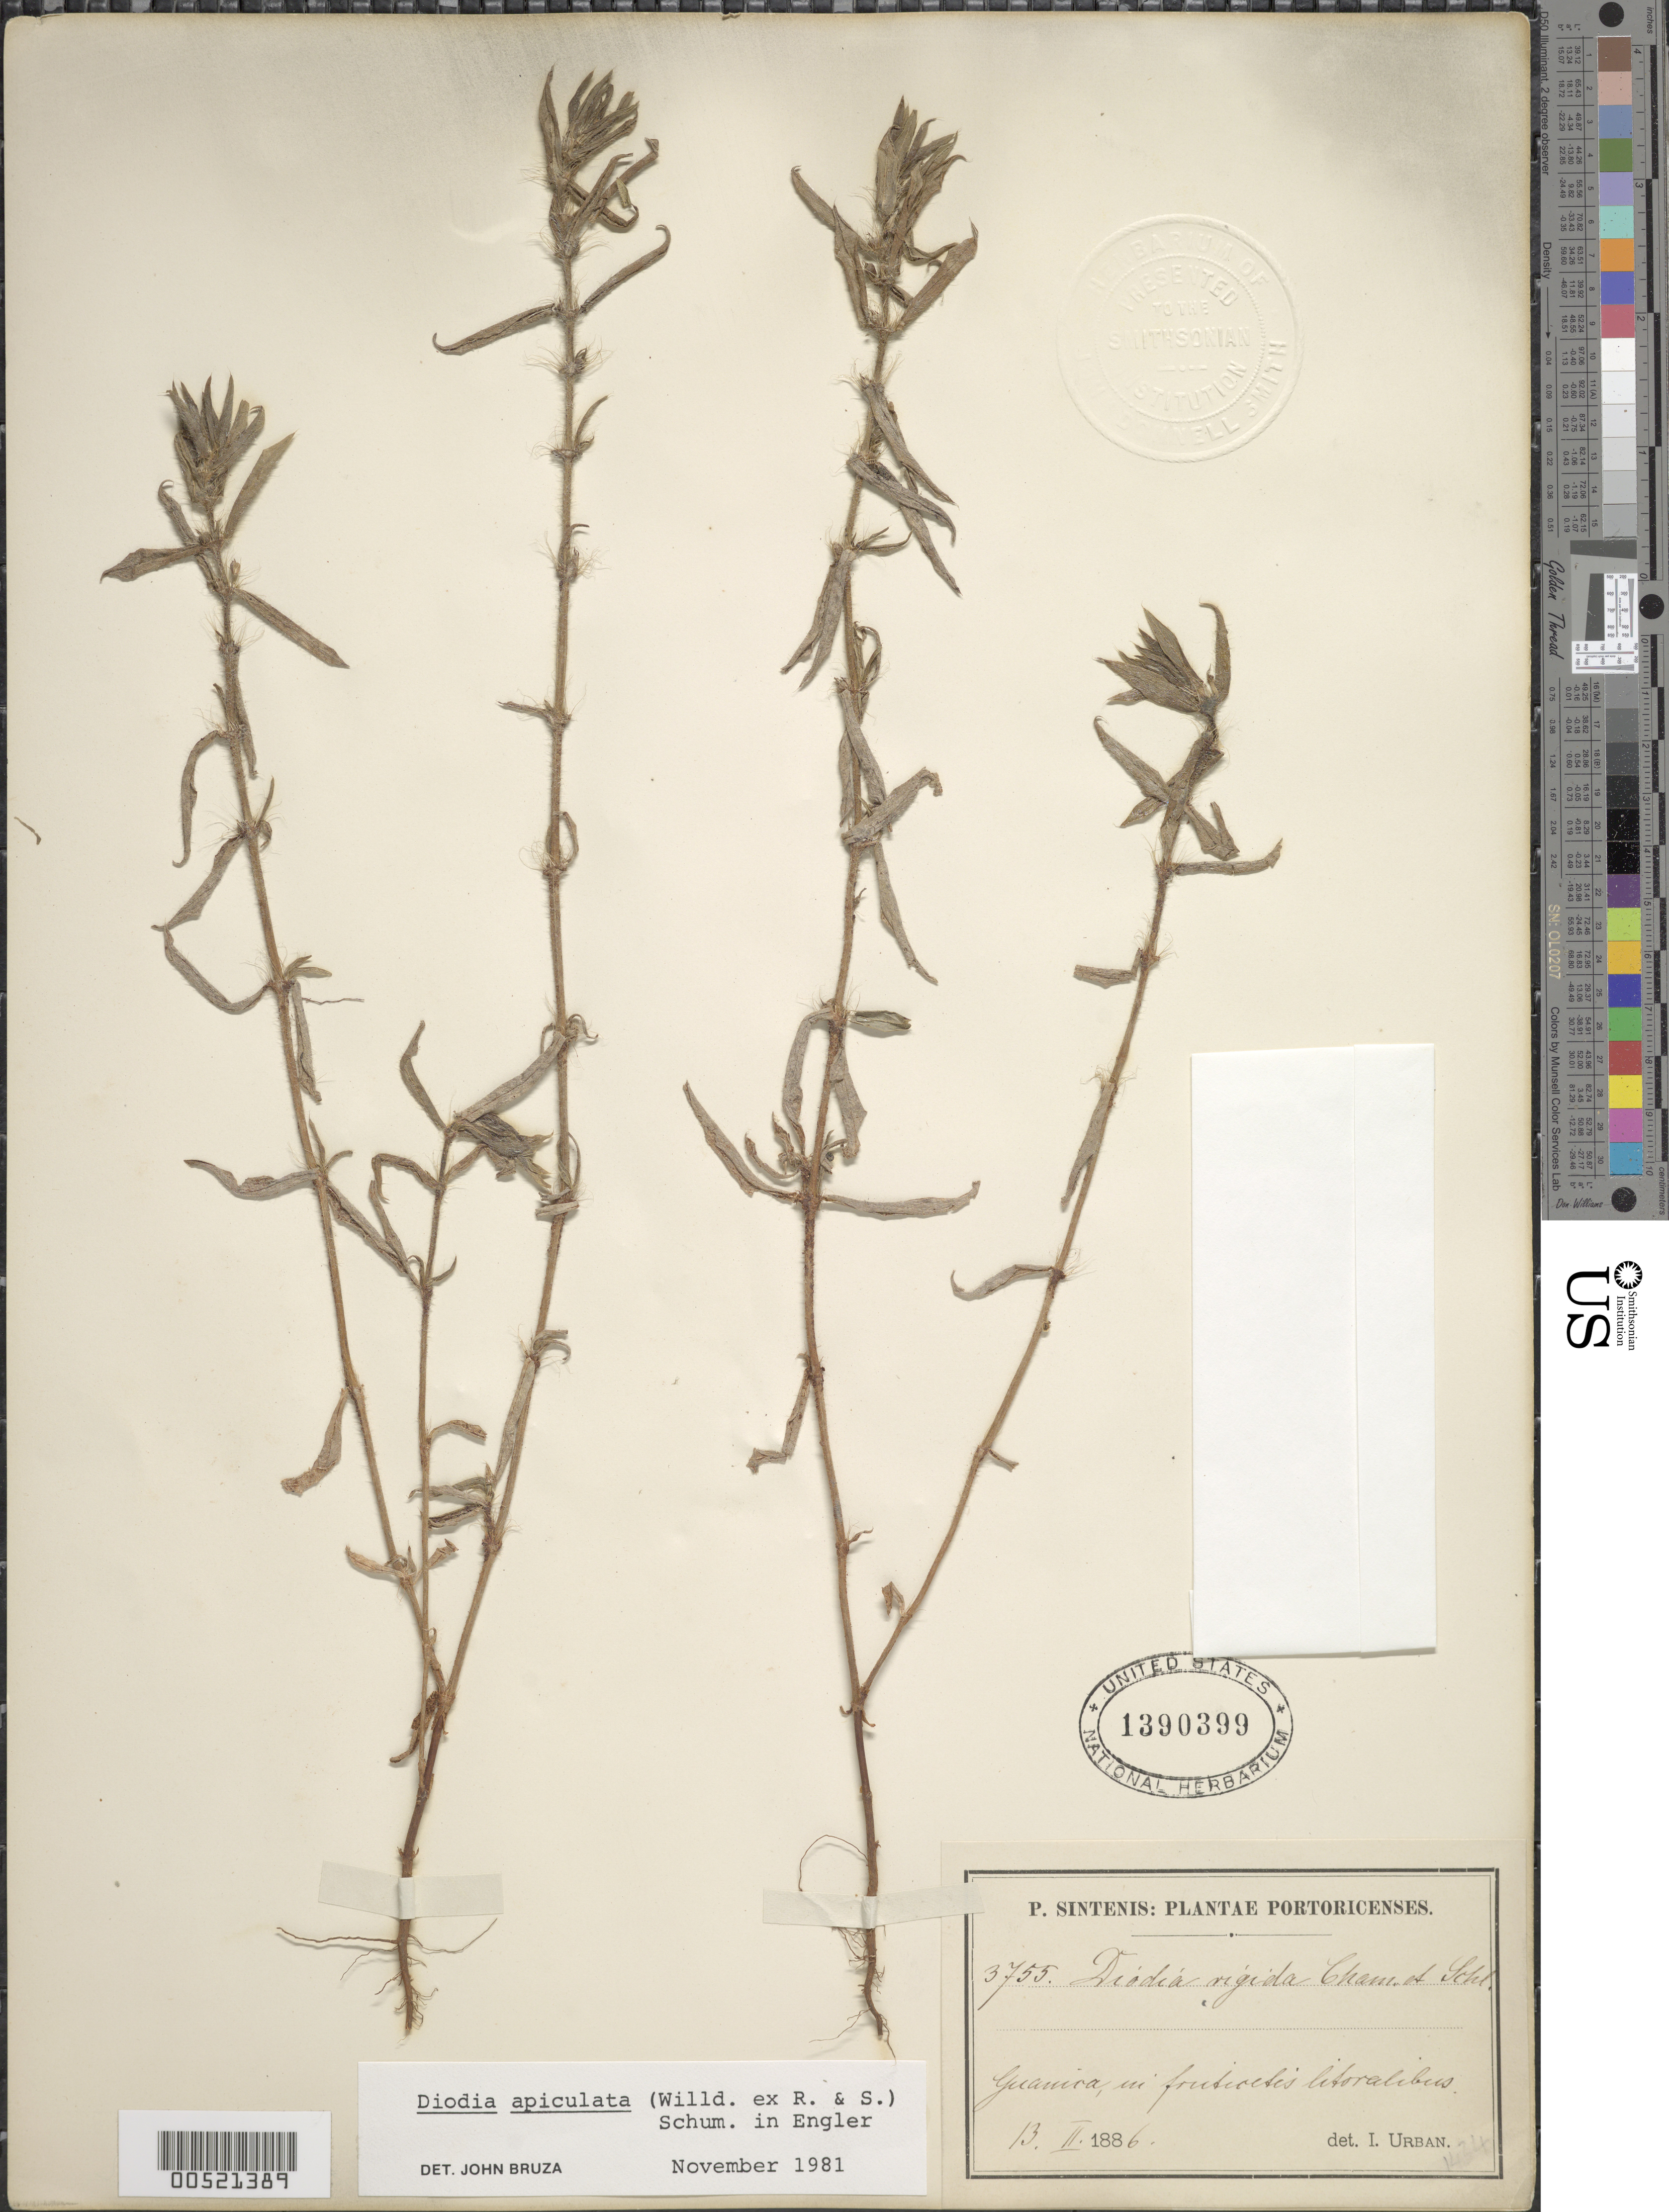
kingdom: Plantae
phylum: Tracheophyta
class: Magnoliopsida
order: Gentianales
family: Rubiaceae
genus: Diodia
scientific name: Diodia apiculata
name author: (Willd. ex Roem. & Schult.) K. Schum.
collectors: P. Sintenis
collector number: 3755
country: Puerto Rico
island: Greater Antilles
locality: Guánica, in coastal scrub.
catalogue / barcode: US 1390399